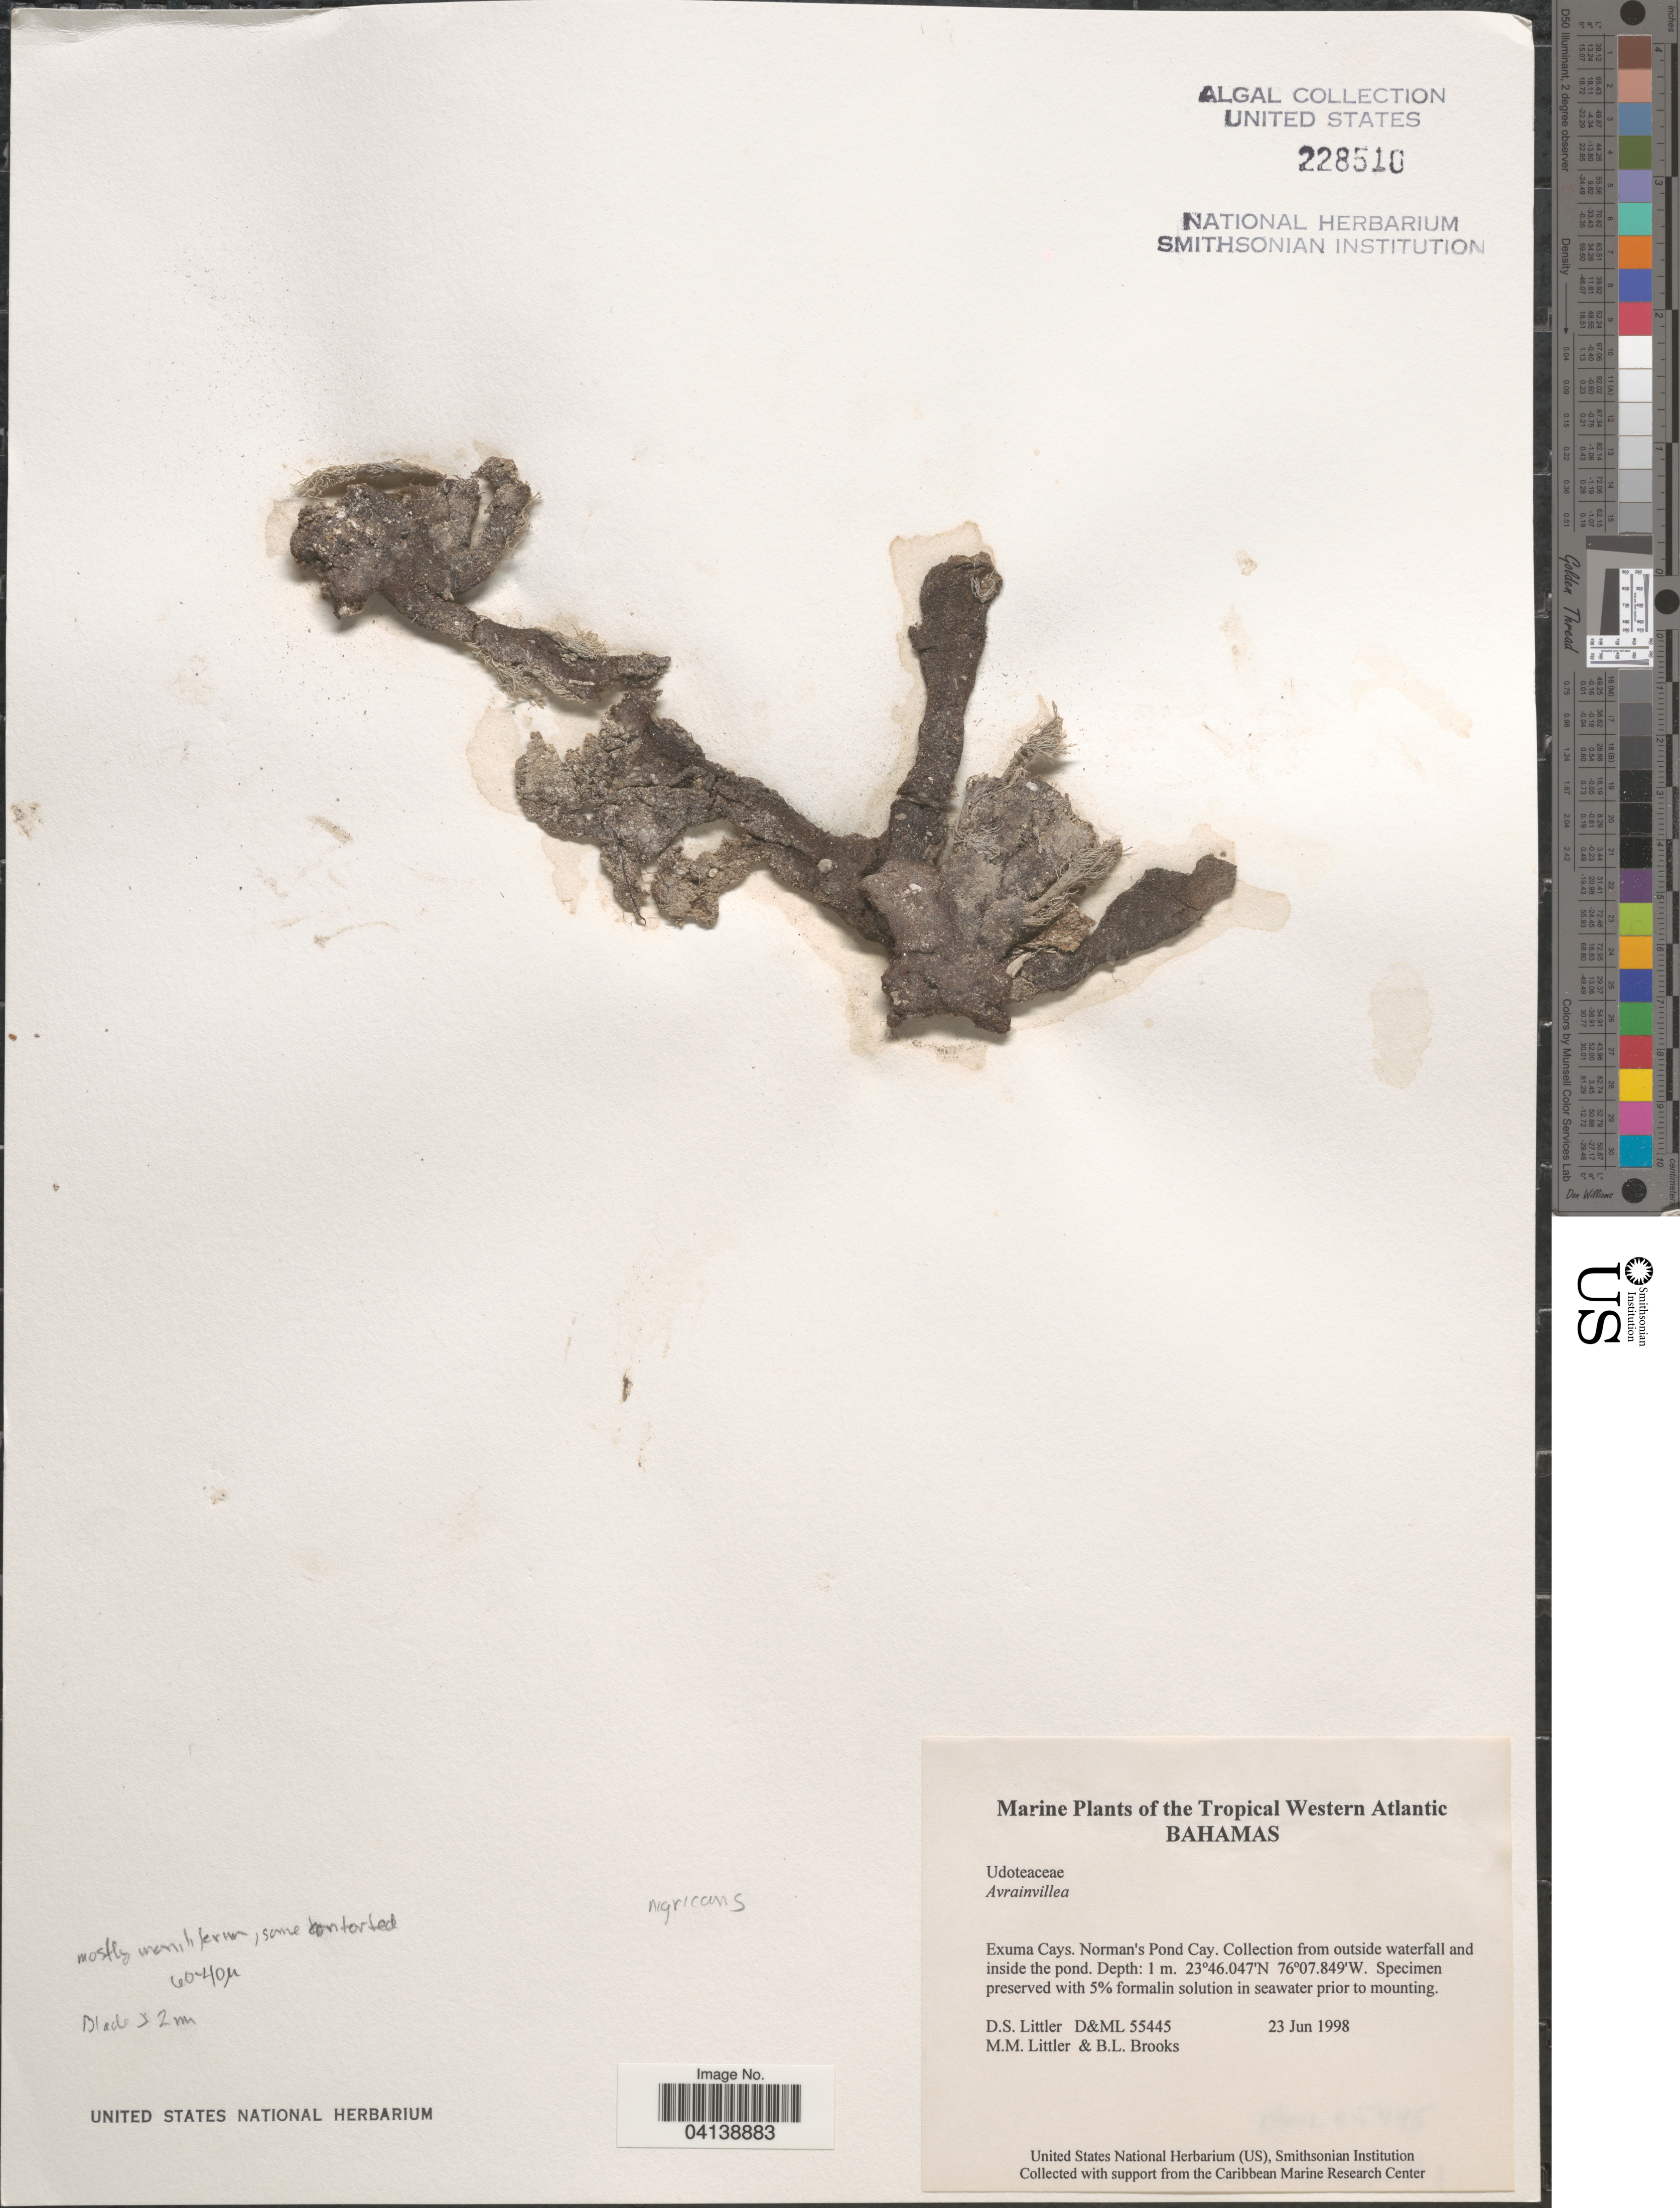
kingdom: Plantae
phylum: Chlorophyta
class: Ulvophyceae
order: Bryopsidales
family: Dichotomosiphonaceae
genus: Avrainvillea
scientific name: Avrainvillea sp.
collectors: D. S. Littler & B. Brooks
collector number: D&ML55445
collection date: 1998-06-23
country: Bahamas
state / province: Exuma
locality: The Tropical Western Atlantic. Exuma Cays. Norman's Pond Cay. Collection from outside waterfall and inside the pond.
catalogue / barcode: US 228510